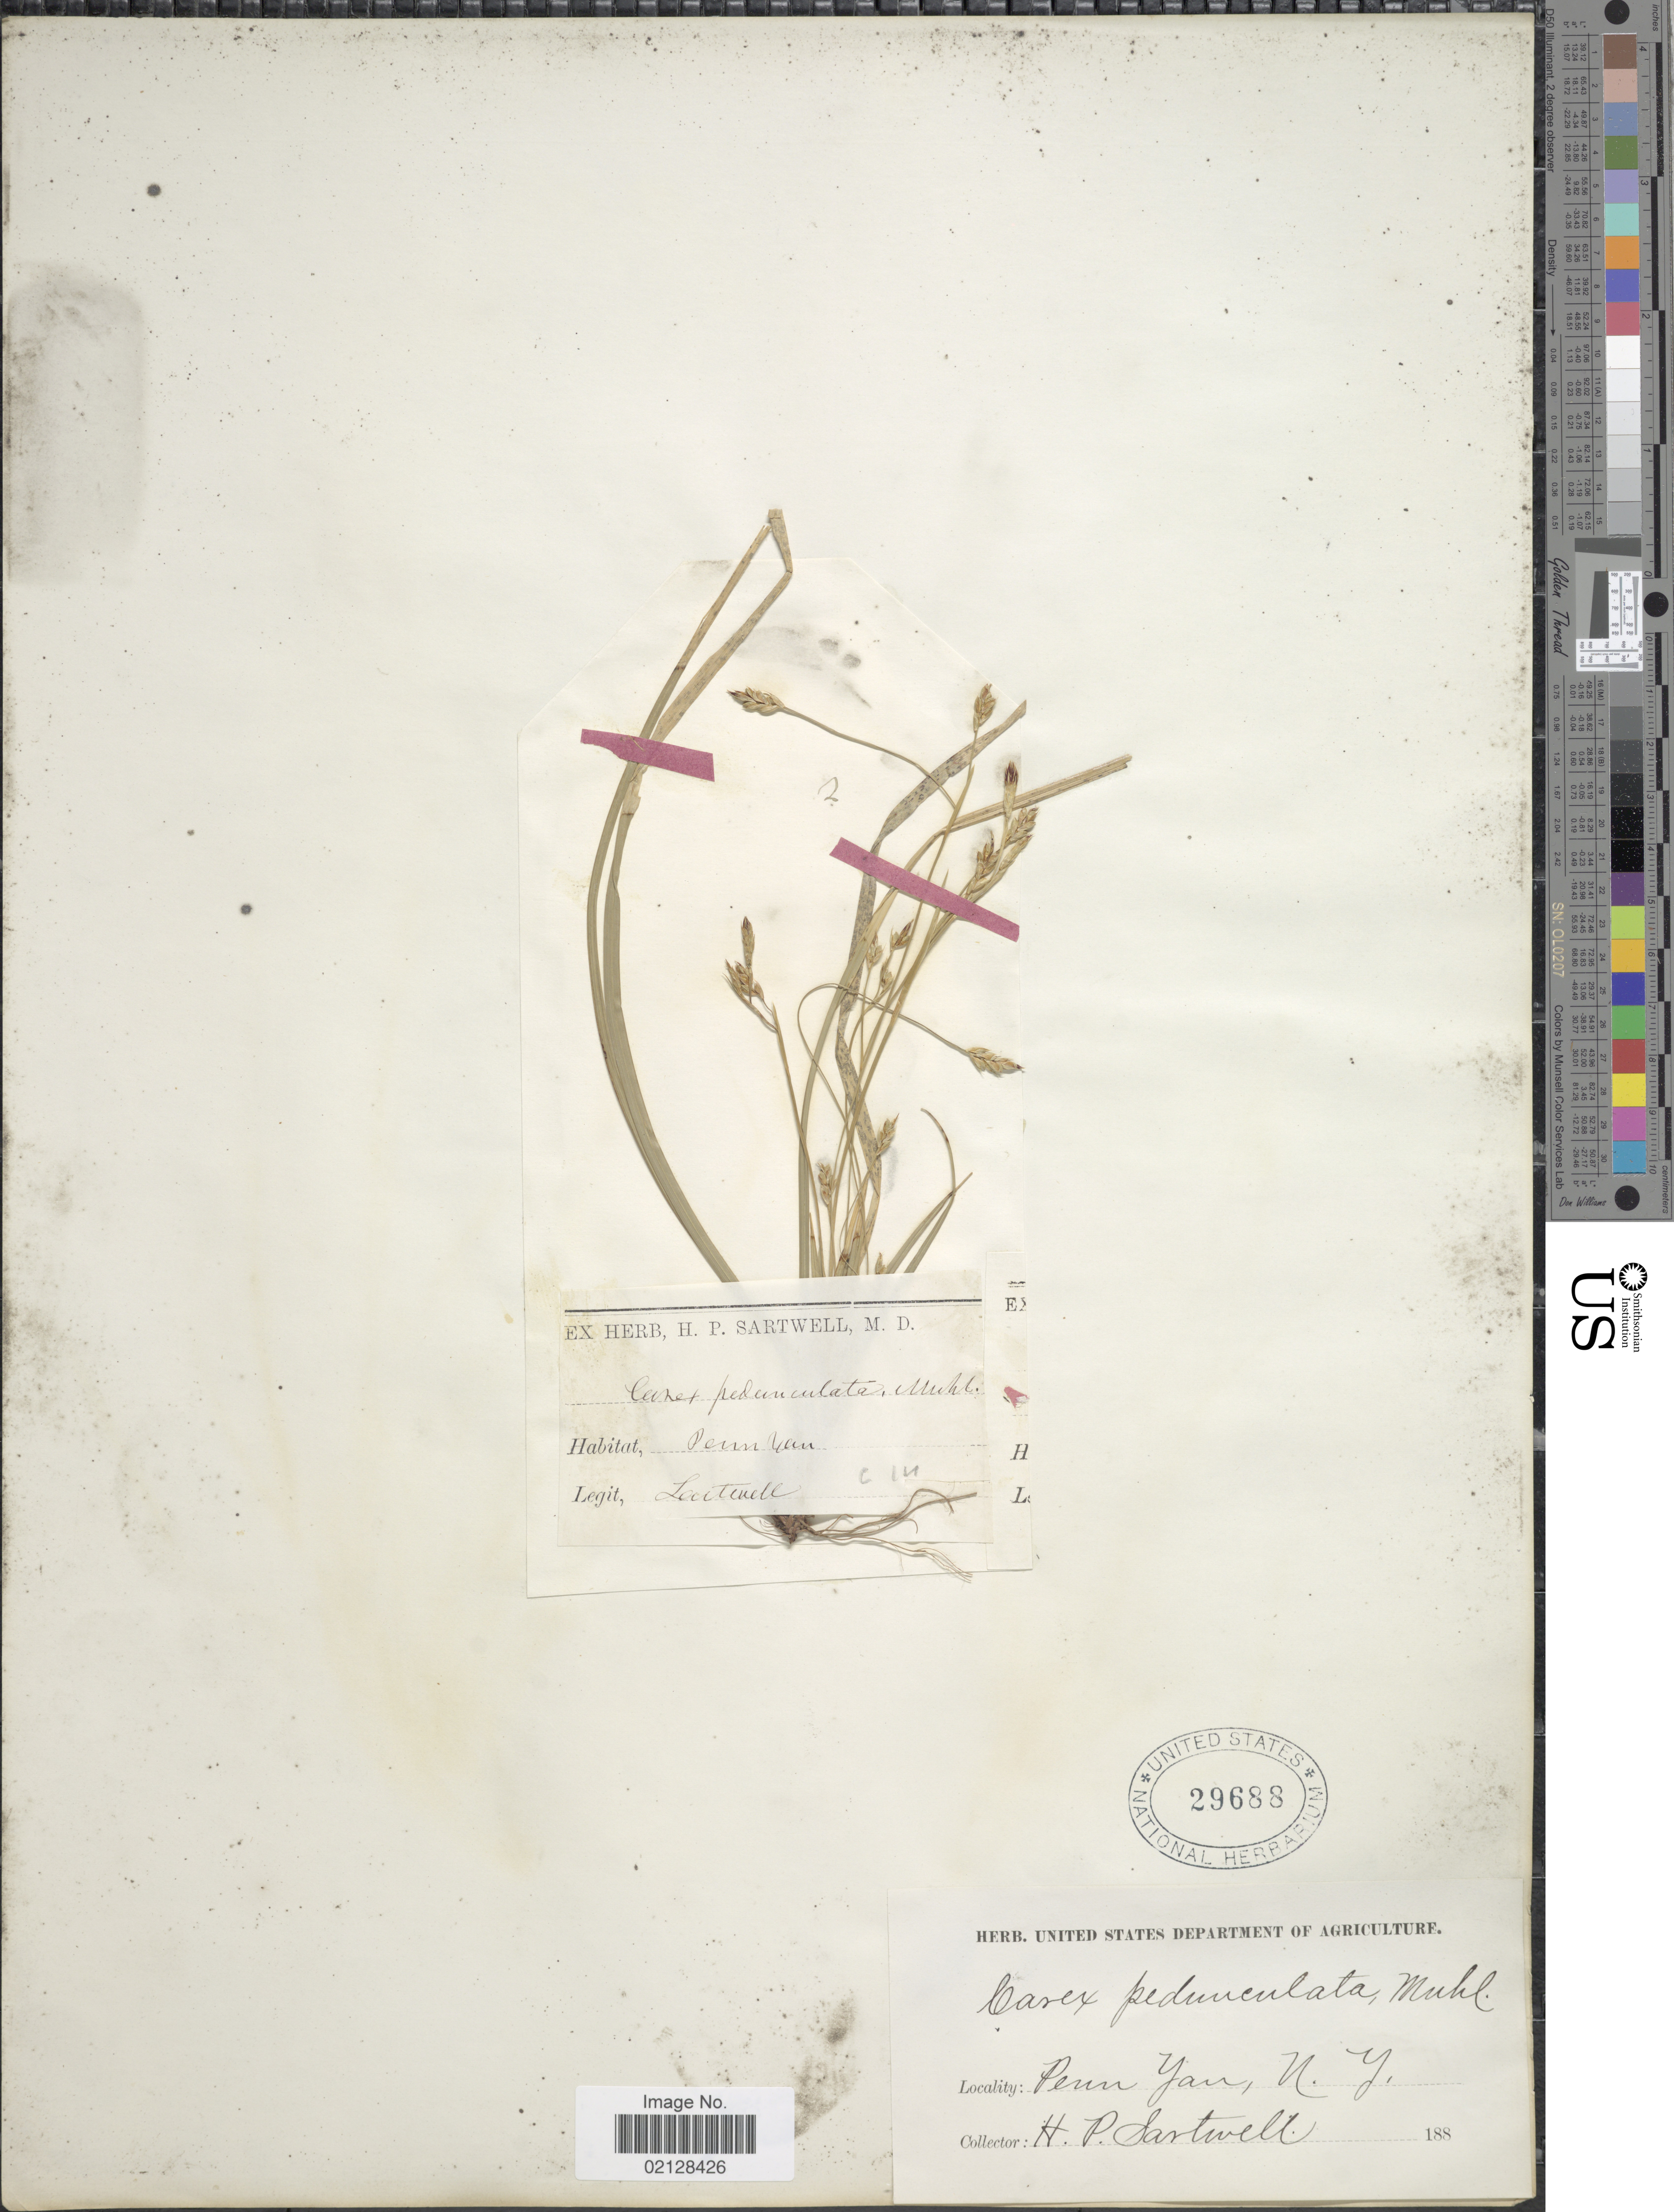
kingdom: Plantae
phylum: Tracheophyta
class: Liliopsida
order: Poales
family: Cyperaceae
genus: Carex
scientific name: Carex pedunculata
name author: Muhl. ex Willd.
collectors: H. P. Sartwell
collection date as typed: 188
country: United States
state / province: New York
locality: Penn Yan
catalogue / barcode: US 29688